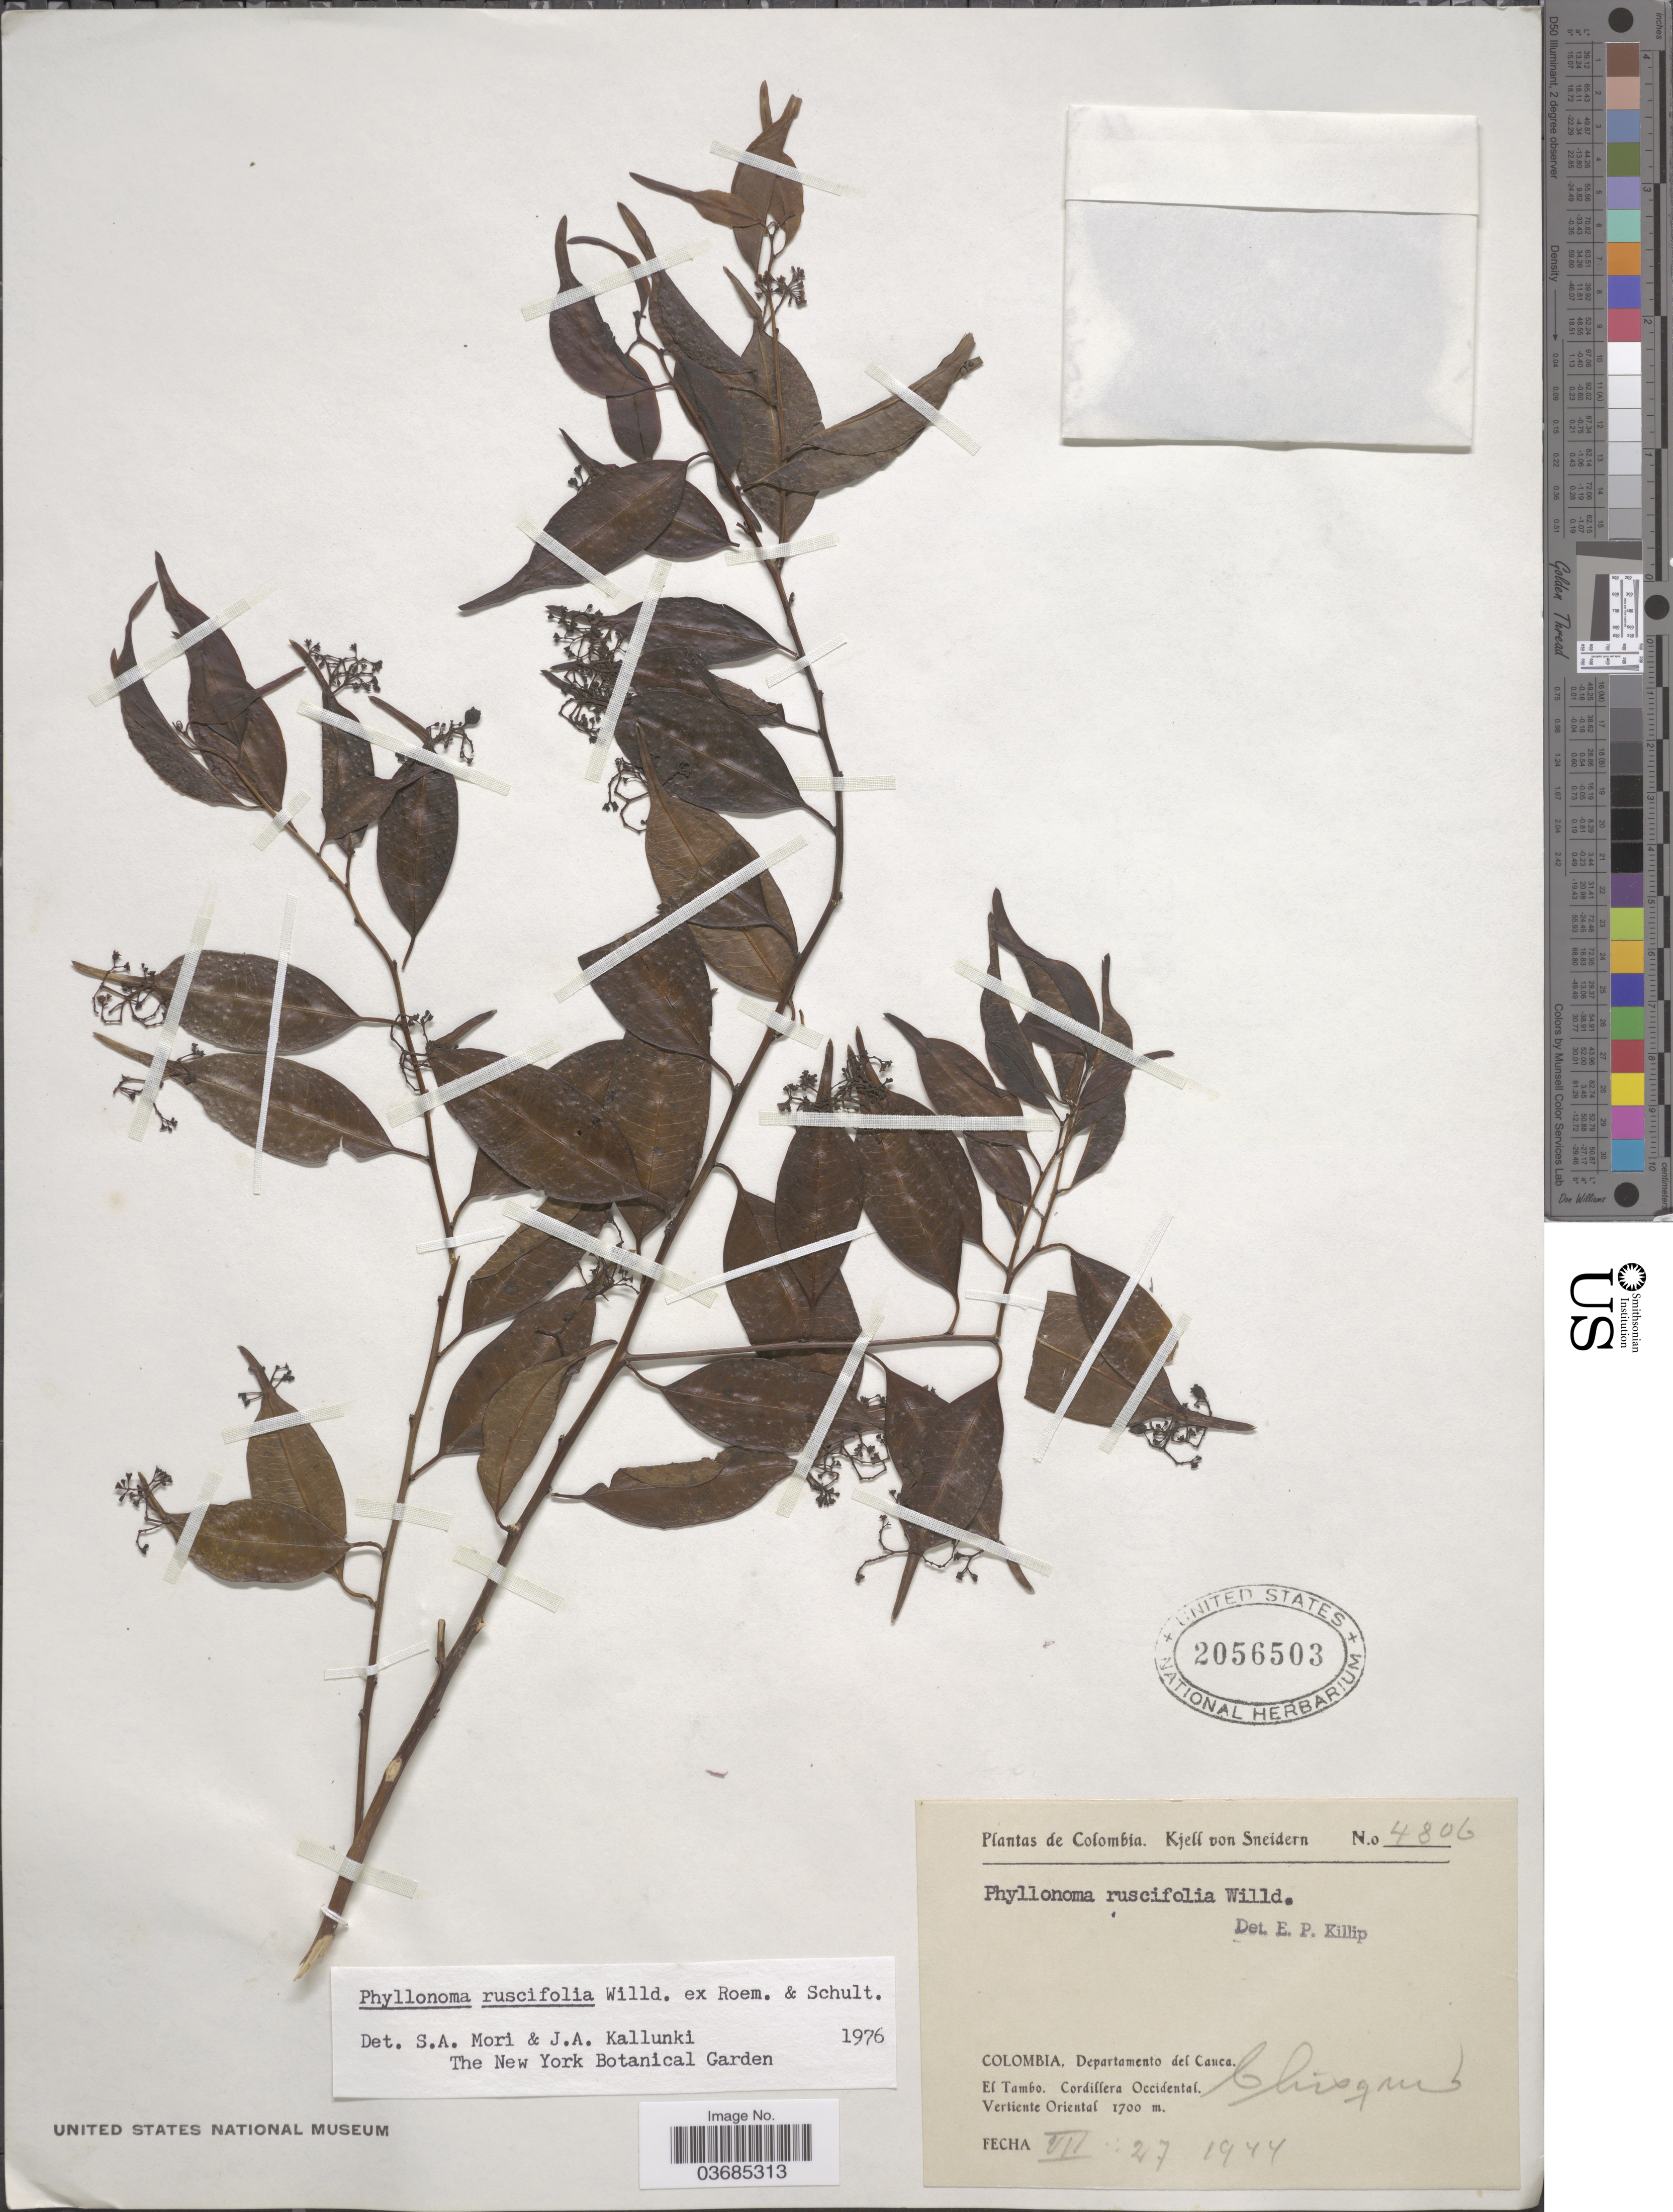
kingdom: Plantae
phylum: Tracheophyta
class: Magnoliopsida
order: Aquifoliales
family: Phyllonomaceae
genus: Phyllonoma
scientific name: Phyllonoma ruscifolia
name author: Willd. ex Schult.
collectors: K. von Sneidern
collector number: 4806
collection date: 1944-07-27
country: Colombia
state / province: Cauca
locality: Departamento del Cauca. El Tambo. Cordillera Occidental. Vertiente Oriental.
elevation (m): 1700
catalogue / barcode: US 2056503